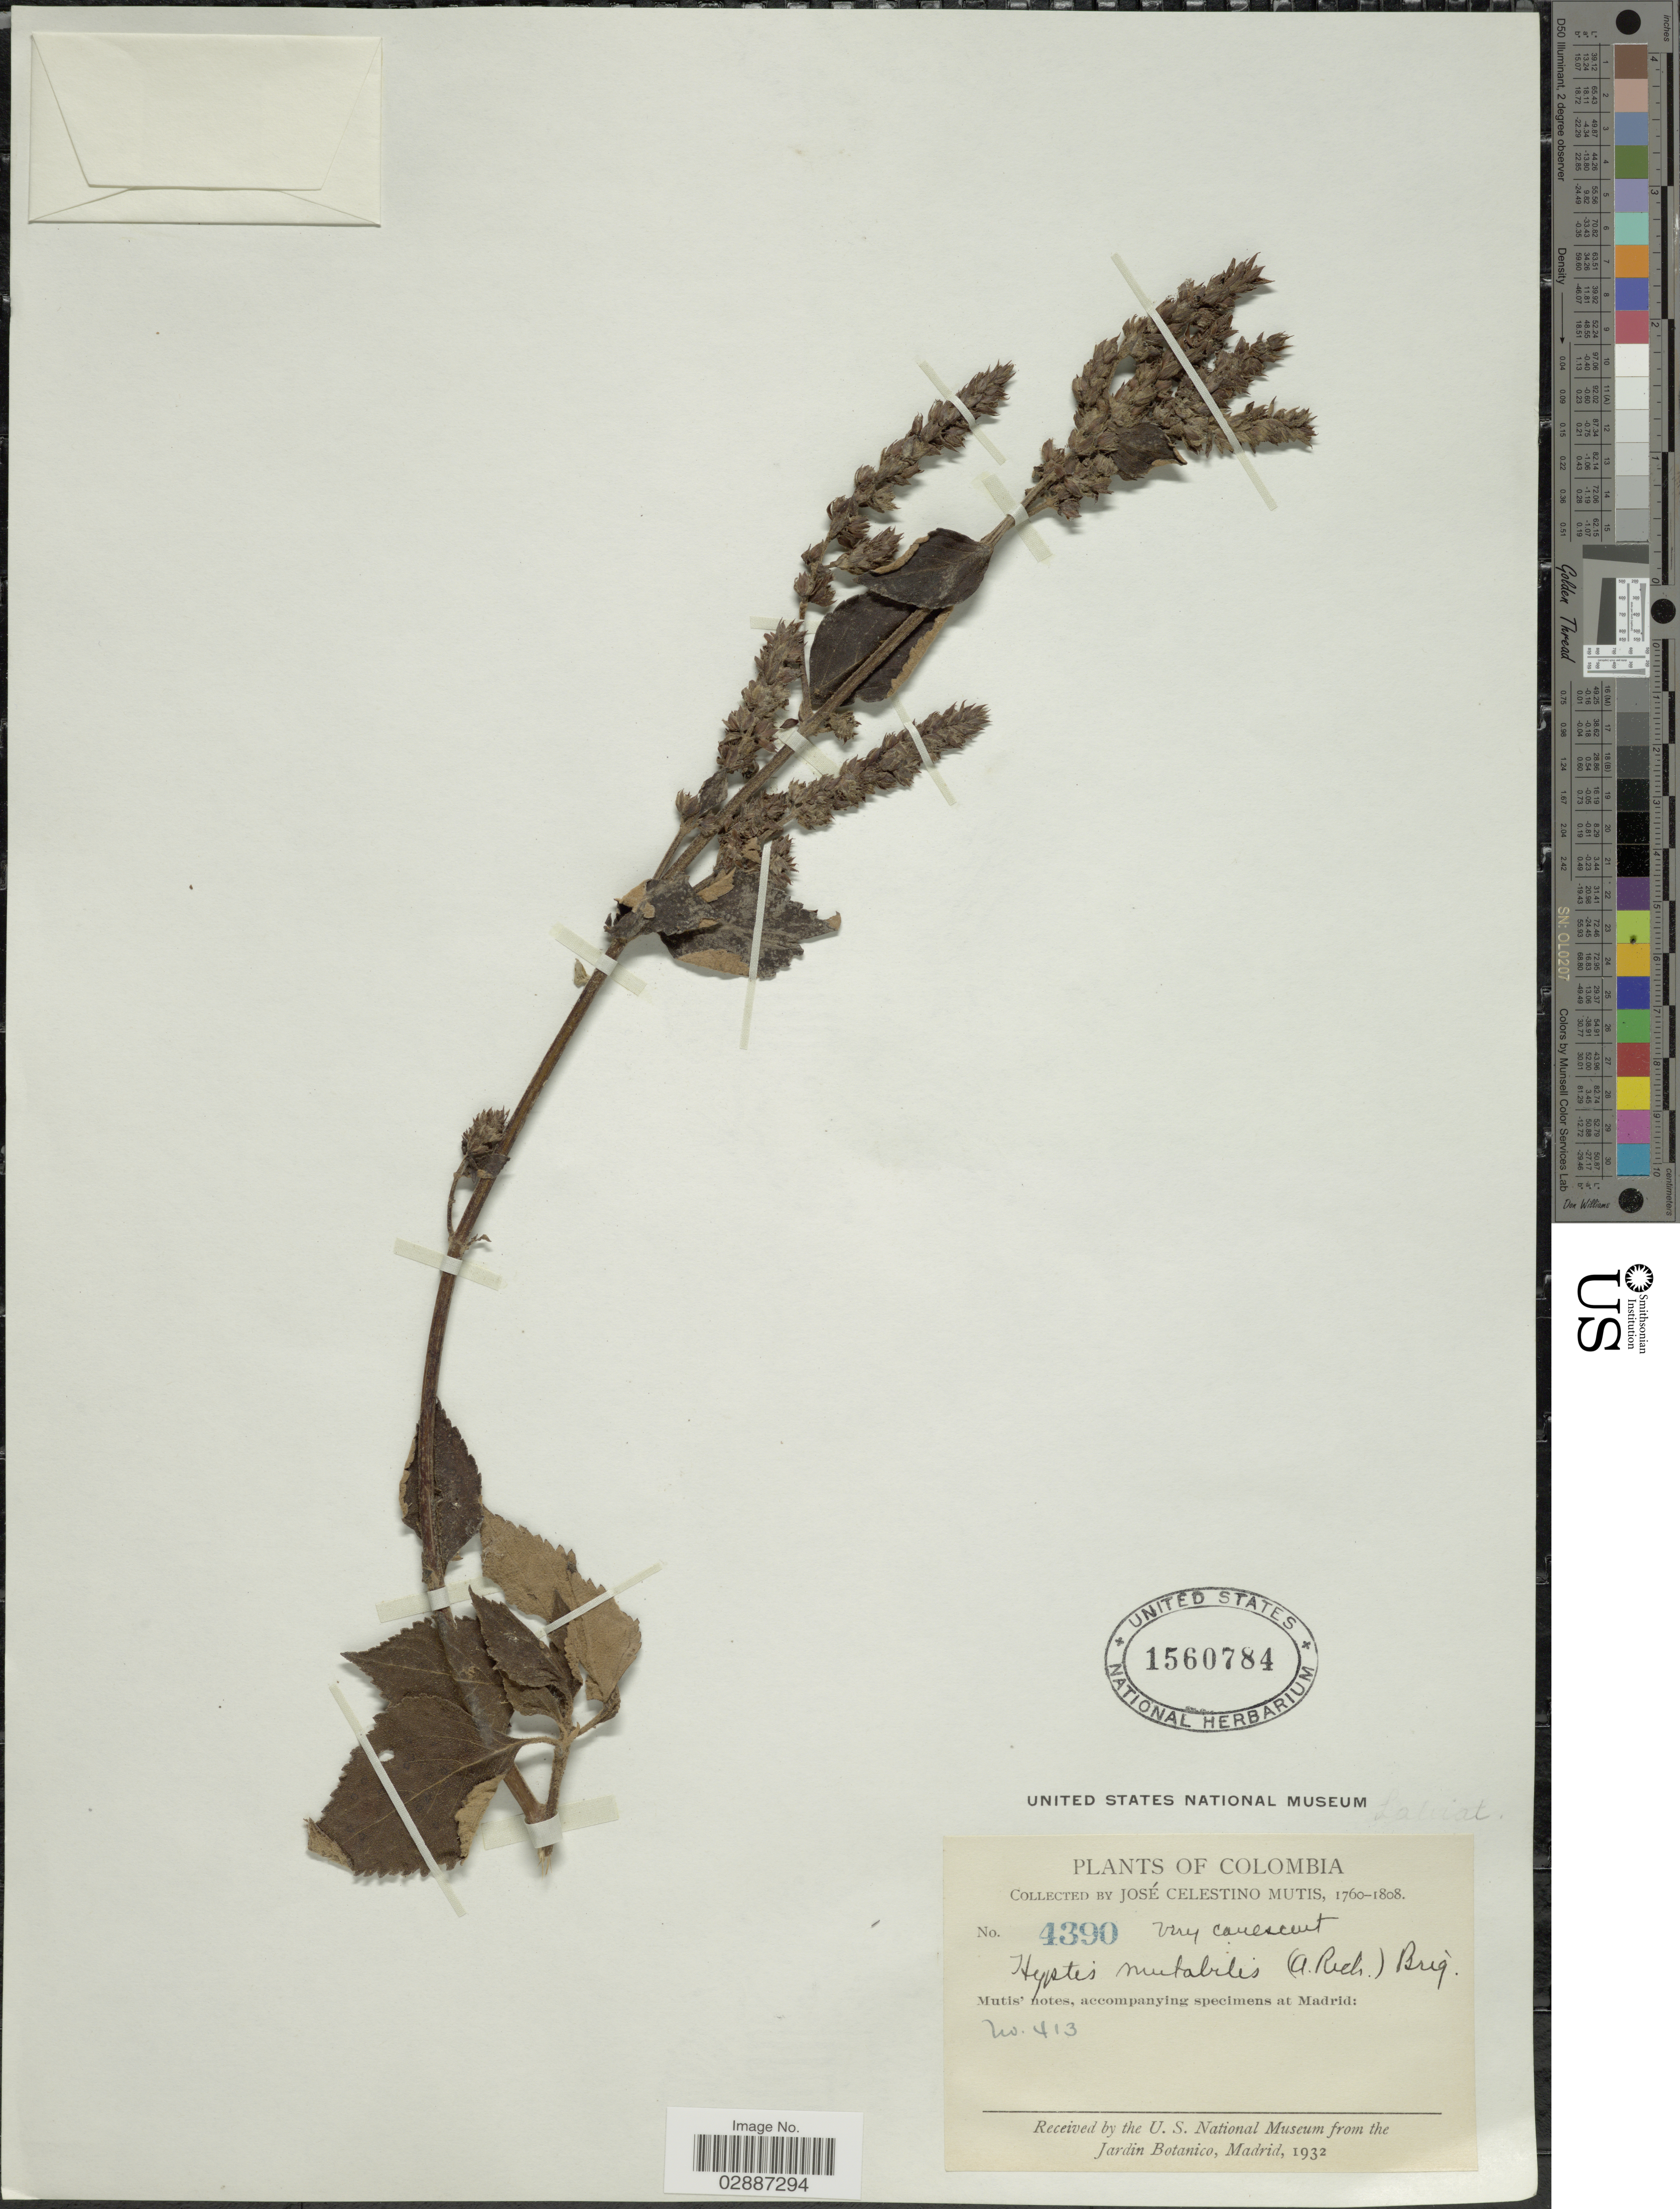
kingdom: Plantae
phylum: Tracheophyta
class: Magnoliopsida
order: Lamiales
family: Lamiaceae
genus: Cantinoa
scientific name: Cantinoa sp.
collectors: J. C. B. Mutis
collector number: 4390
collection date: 1760/1808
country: Colombia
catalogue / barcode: US 1560784